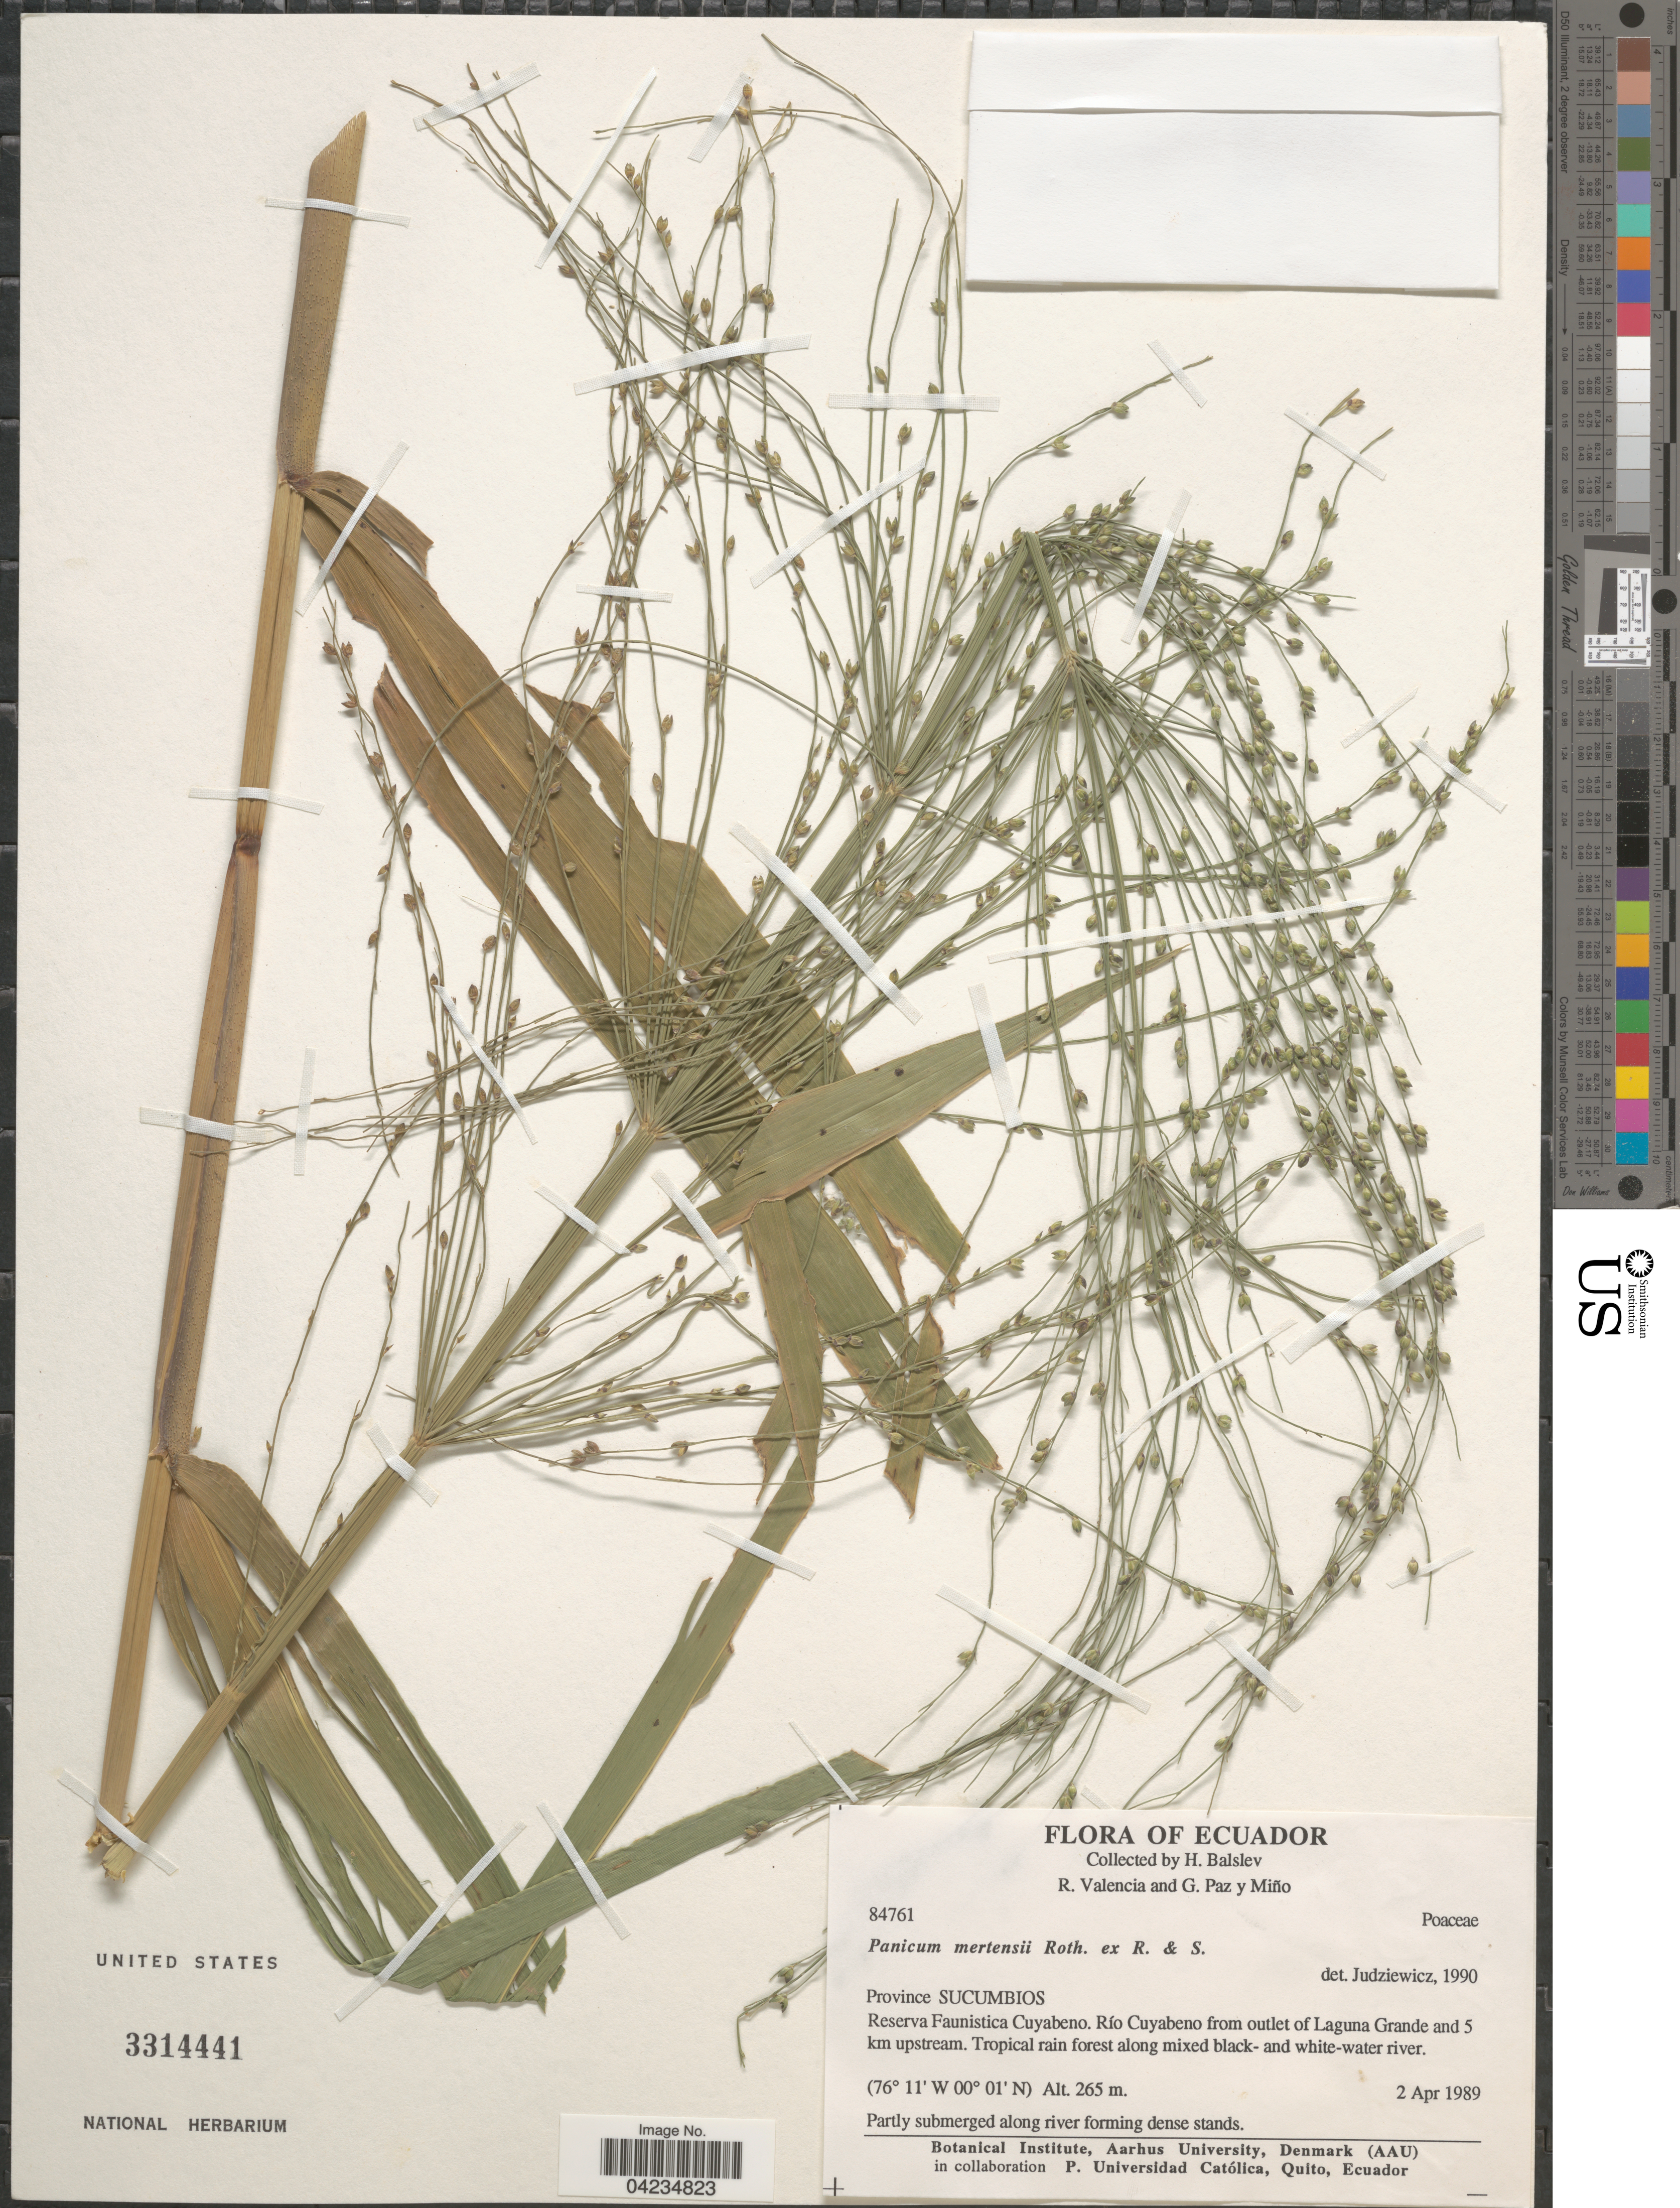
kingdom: Plantae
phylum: Tracheophyta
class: Liliopsida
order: Poales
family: Poaceae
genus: Stephostachys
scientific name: Stephostachys mertensii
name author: (Roth) Zuloaga & Marrone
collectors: H. Balslev, R. Valencia, G. Paz & Miño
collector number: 84761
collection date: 1989-04-02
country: Ecuador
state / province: Sucumbíos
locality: Reserva Faunistica Cuyabeno. Río Cuyabeno from outlet of Laguna Grande and 5 km upstream.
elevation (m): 265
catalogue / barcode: US 3314441